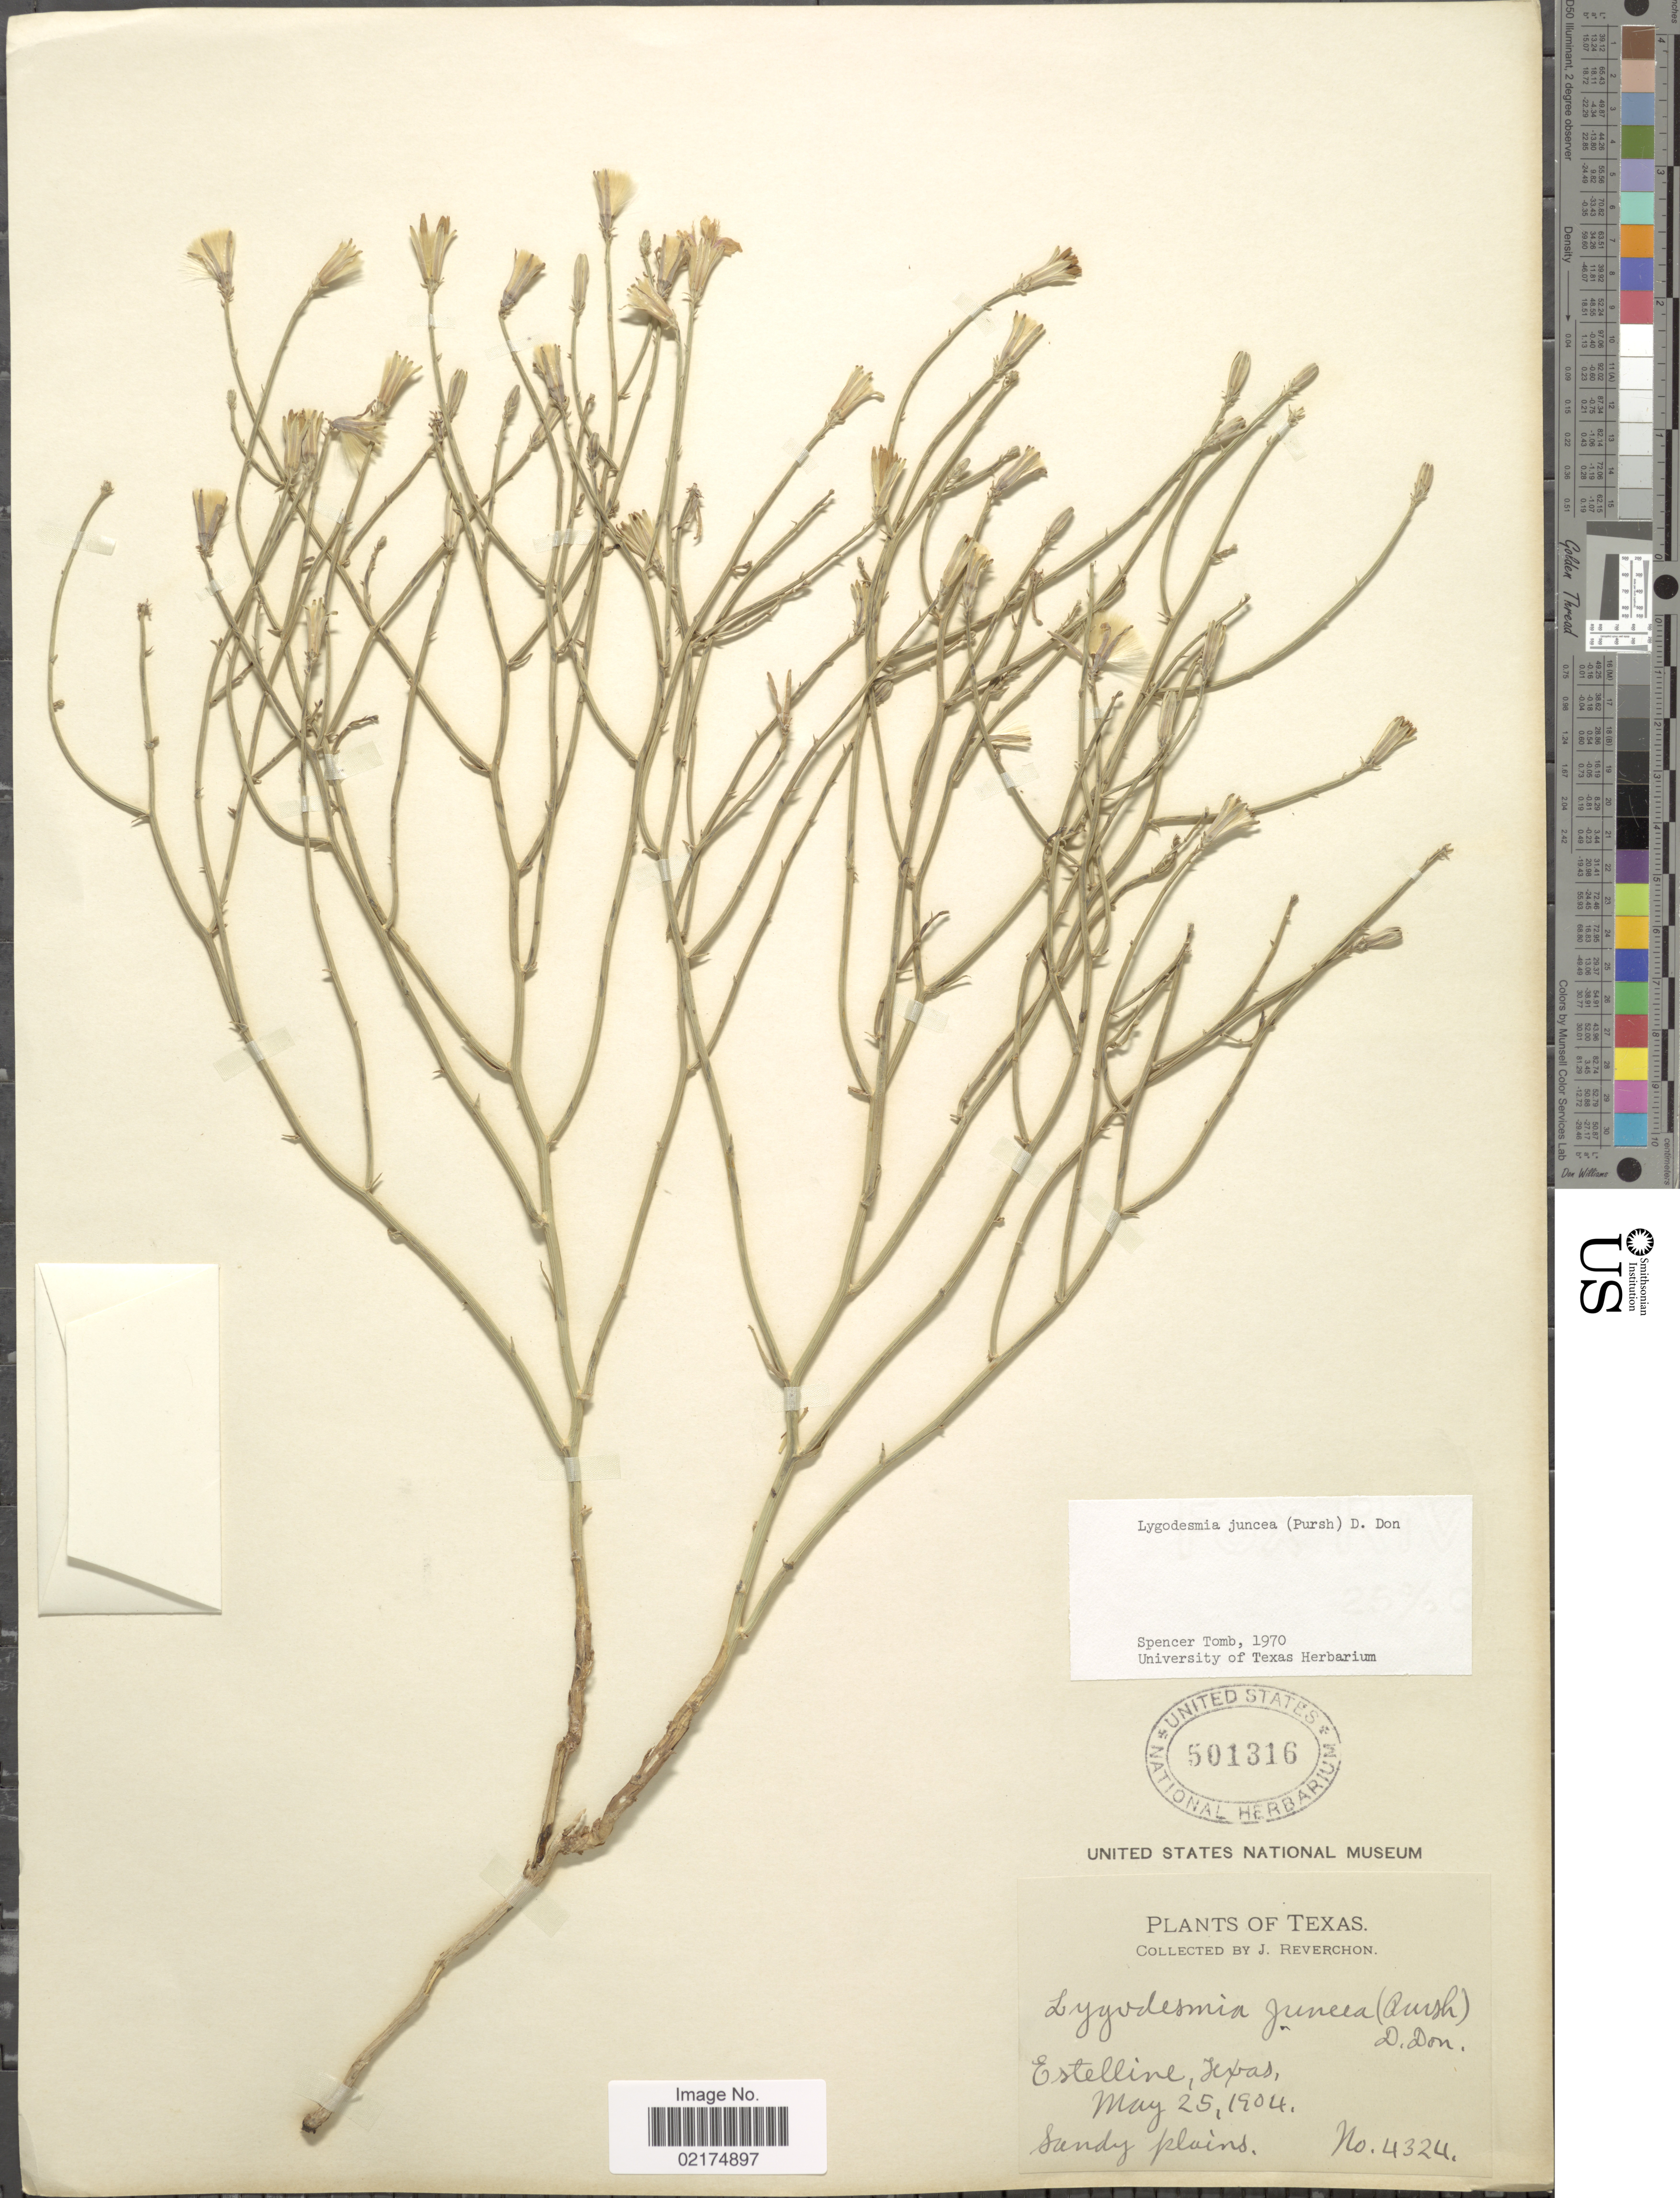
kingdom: Plantae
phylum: Tracheophyta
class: Magnoliopsida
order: Asterales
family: Asteraceae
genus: Lygodesmia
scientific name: Lygodesmia juncea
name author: D. Don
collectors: J. Reverchon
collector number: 4324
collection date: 1904-05-25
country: United States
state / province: Texas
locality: Estelline,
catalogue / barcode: US 501316